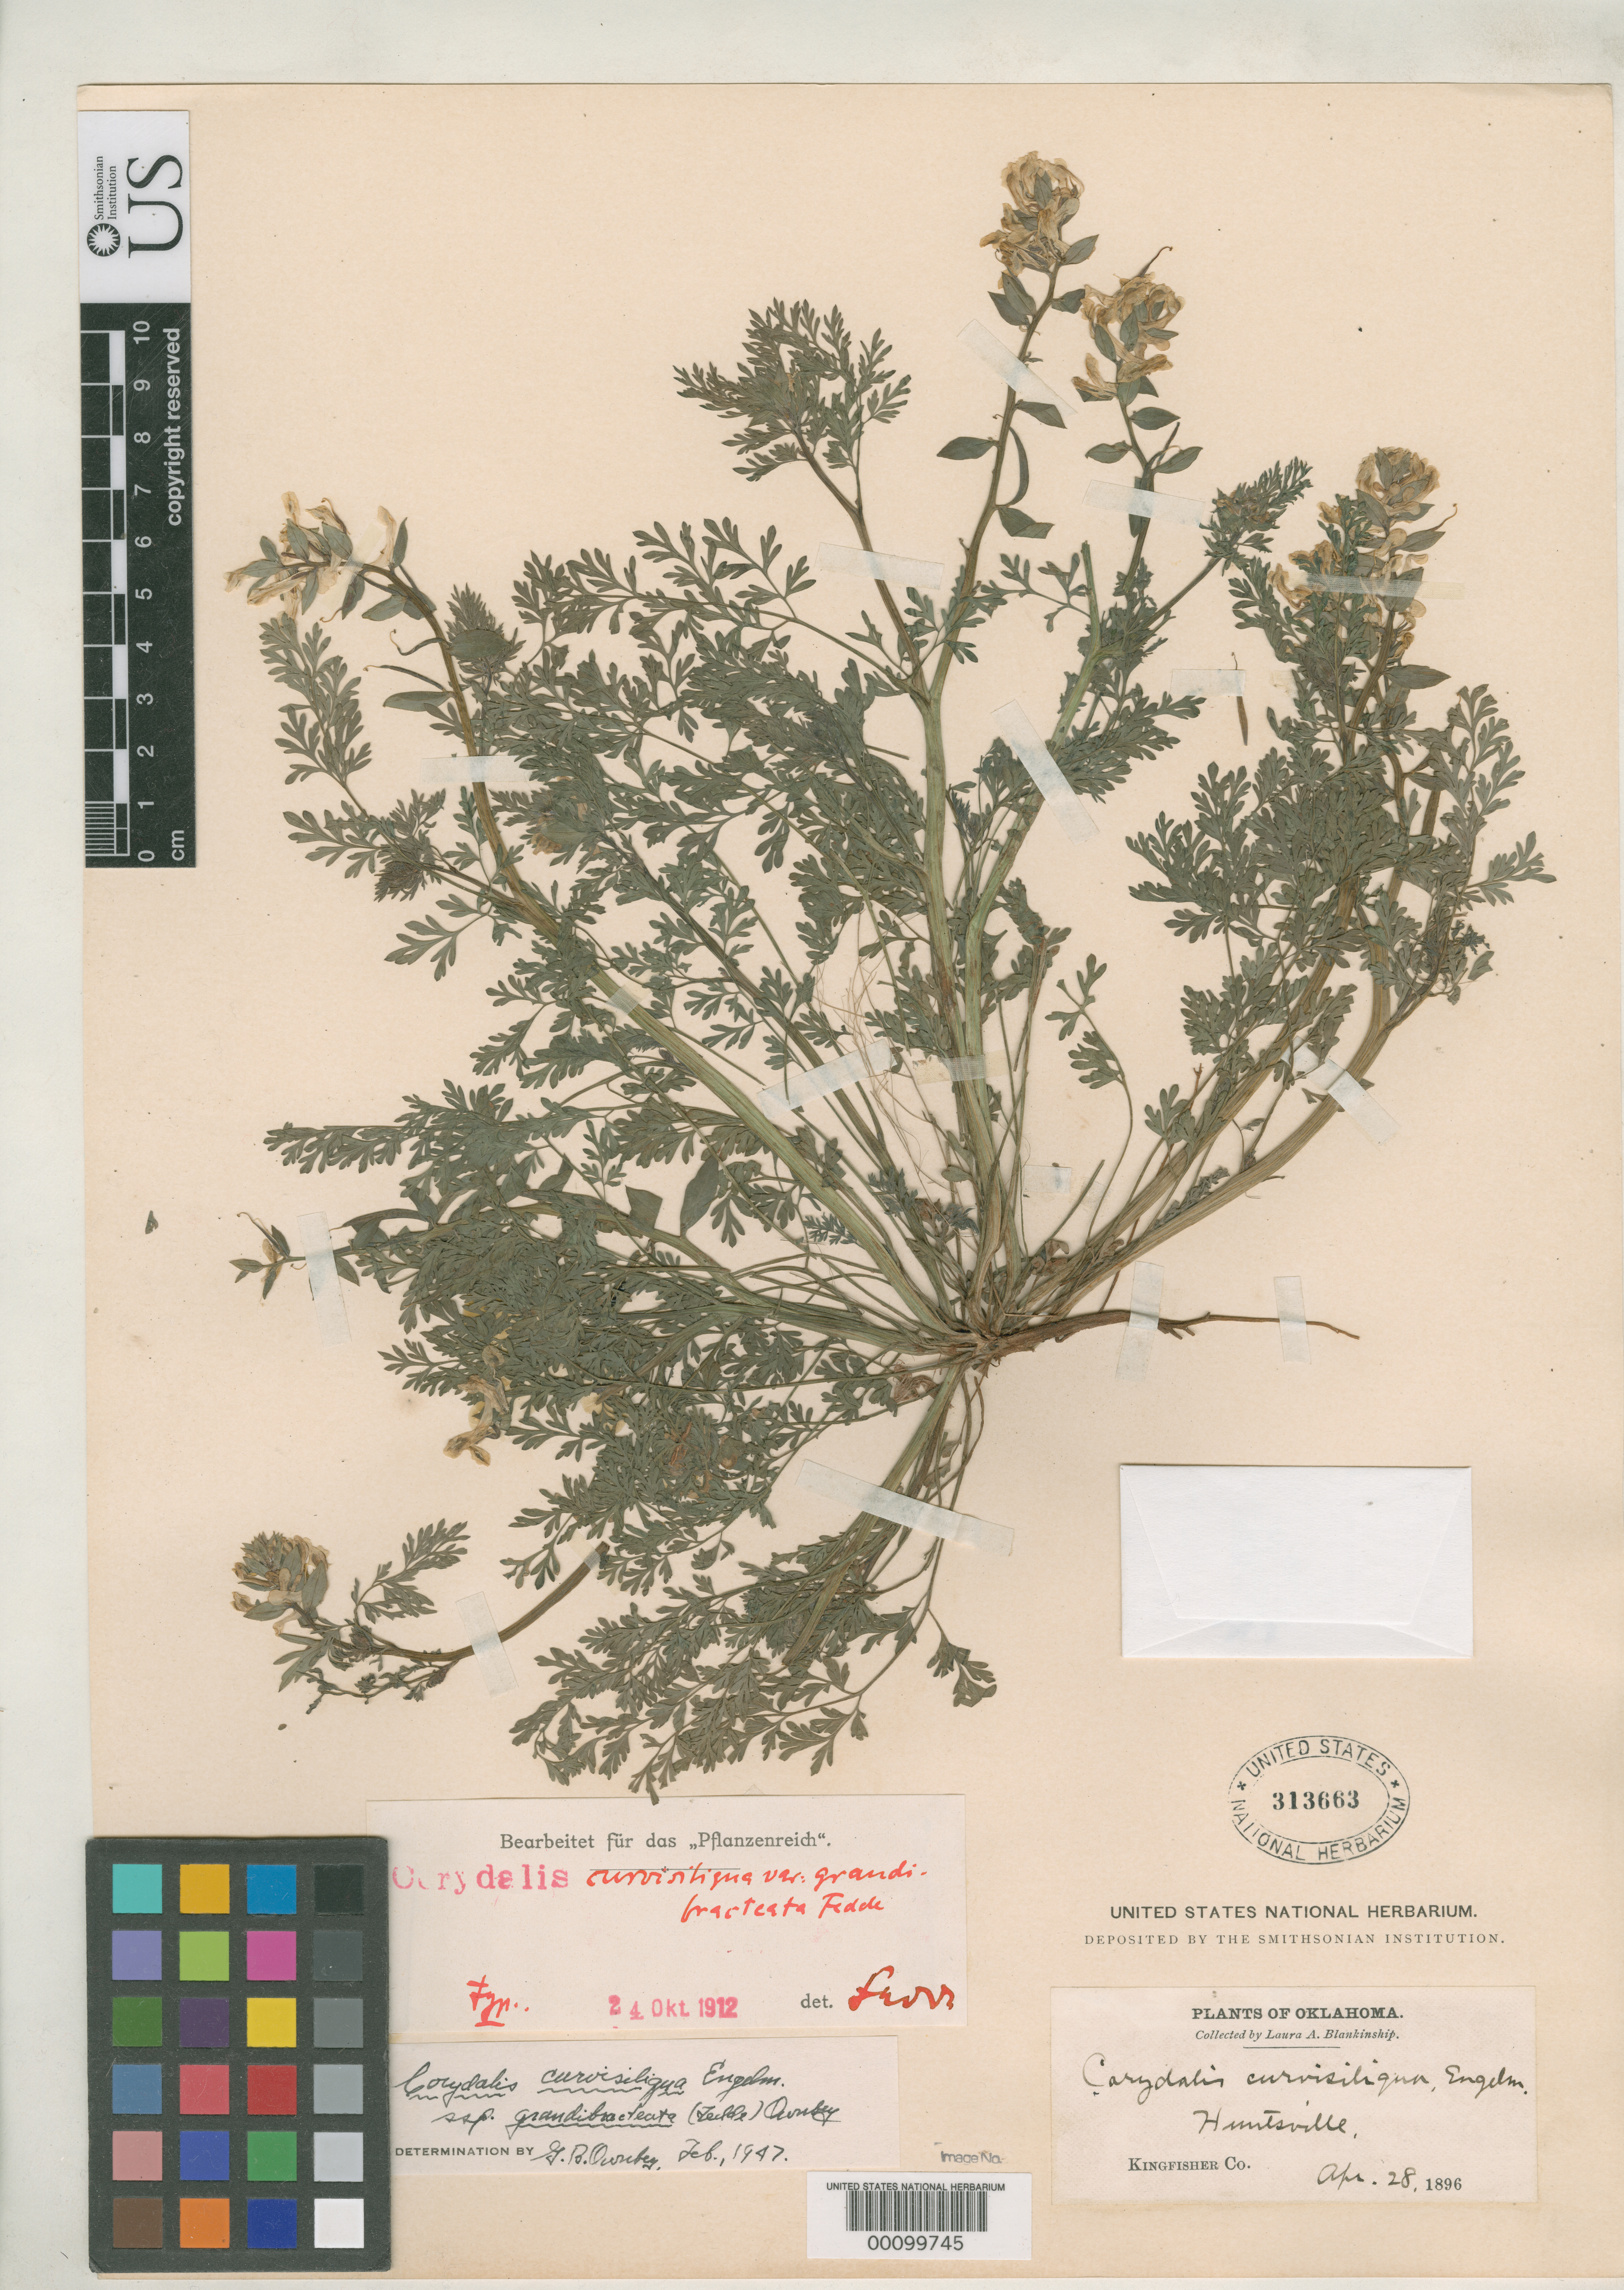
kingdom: Plantae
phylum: Tracheophyta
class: Magnoliopsida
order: Ranunculales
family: Papaveraceae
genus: Corydalis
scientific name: Corydalis curvisiliqua var. grandibracteata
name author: Fedde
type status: Holotype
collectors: L. A. Blankinship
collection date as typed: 28 Apr 1896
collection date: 1896-04-28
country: United States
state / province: Oklahoma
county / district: Kingfisher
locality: Huntsville.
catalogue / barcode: US 313663